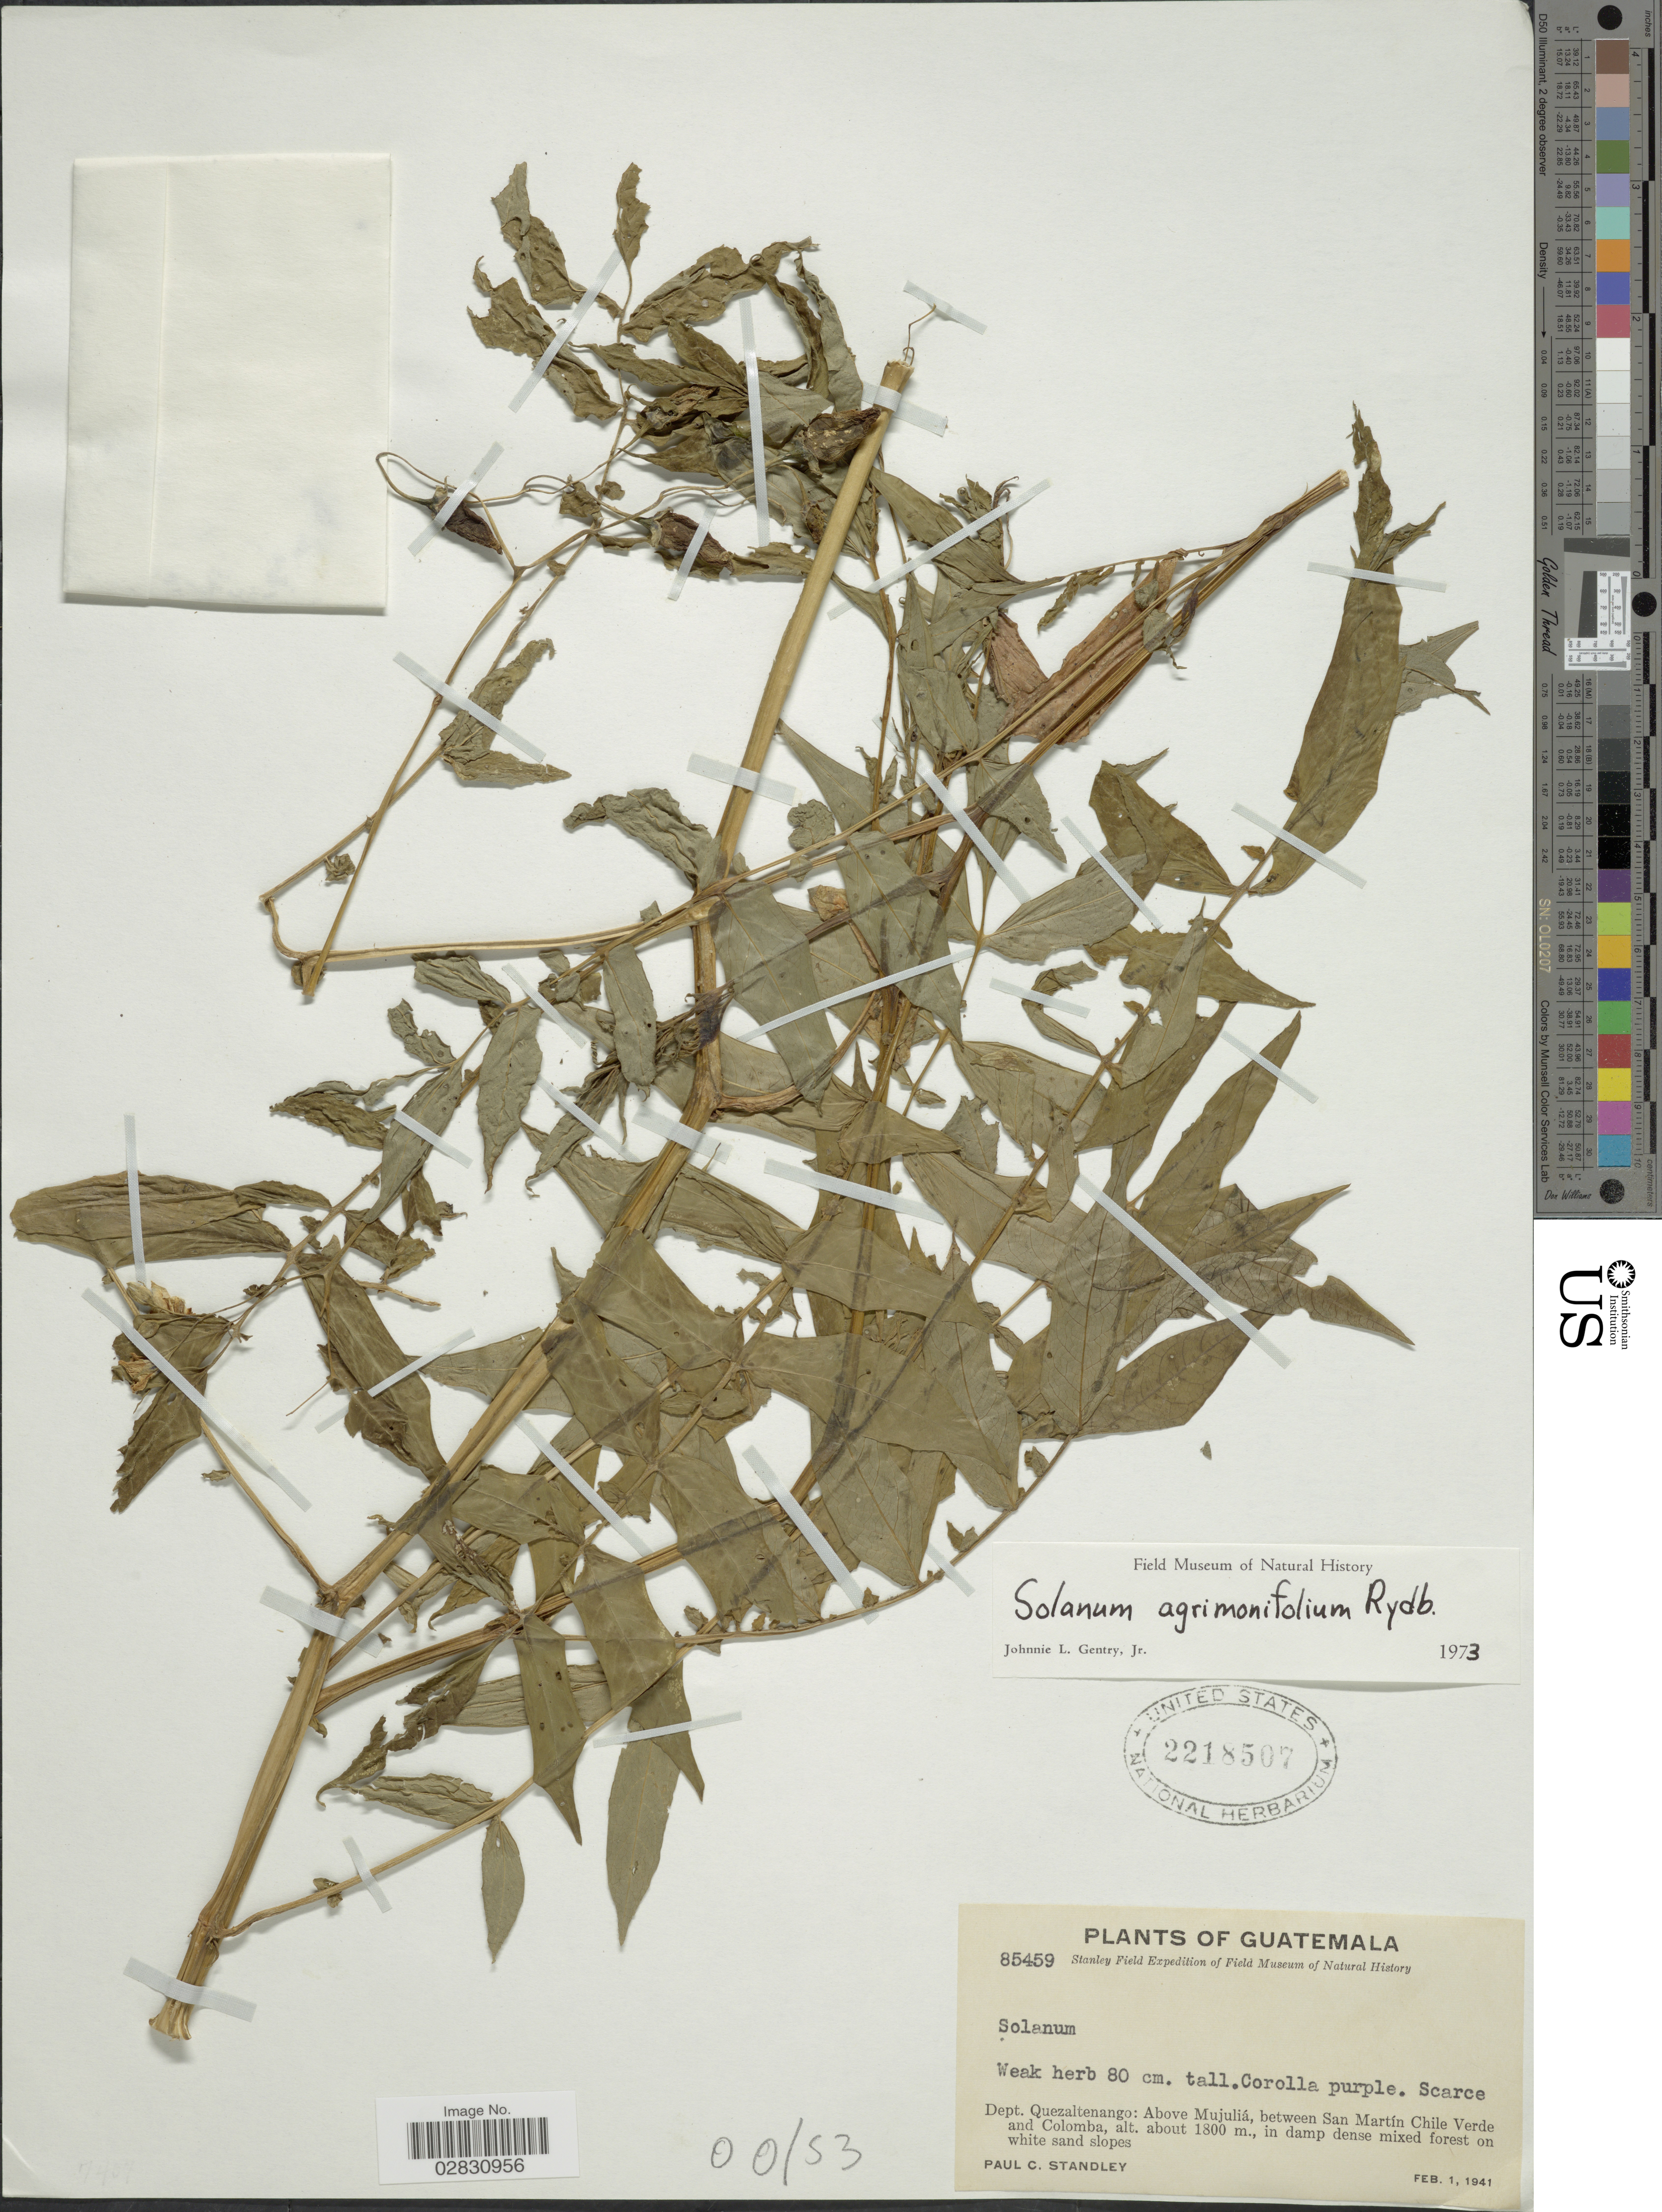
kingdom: Plantae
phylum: Tracheophyta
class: Magnoliopsida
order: Solanales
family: Solanaceae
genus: Solanum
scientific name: Solanum agrimonifolium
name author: Rydb.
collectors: P. C. Standley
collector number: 85459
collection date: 1941-02-01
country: Guatemala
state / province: Quetzaltenango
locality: Dept. Quezaltenango: Above Mujuliá, between San Martín Chile Verde and Colomba.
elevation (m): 1800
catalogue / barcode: US 2218507